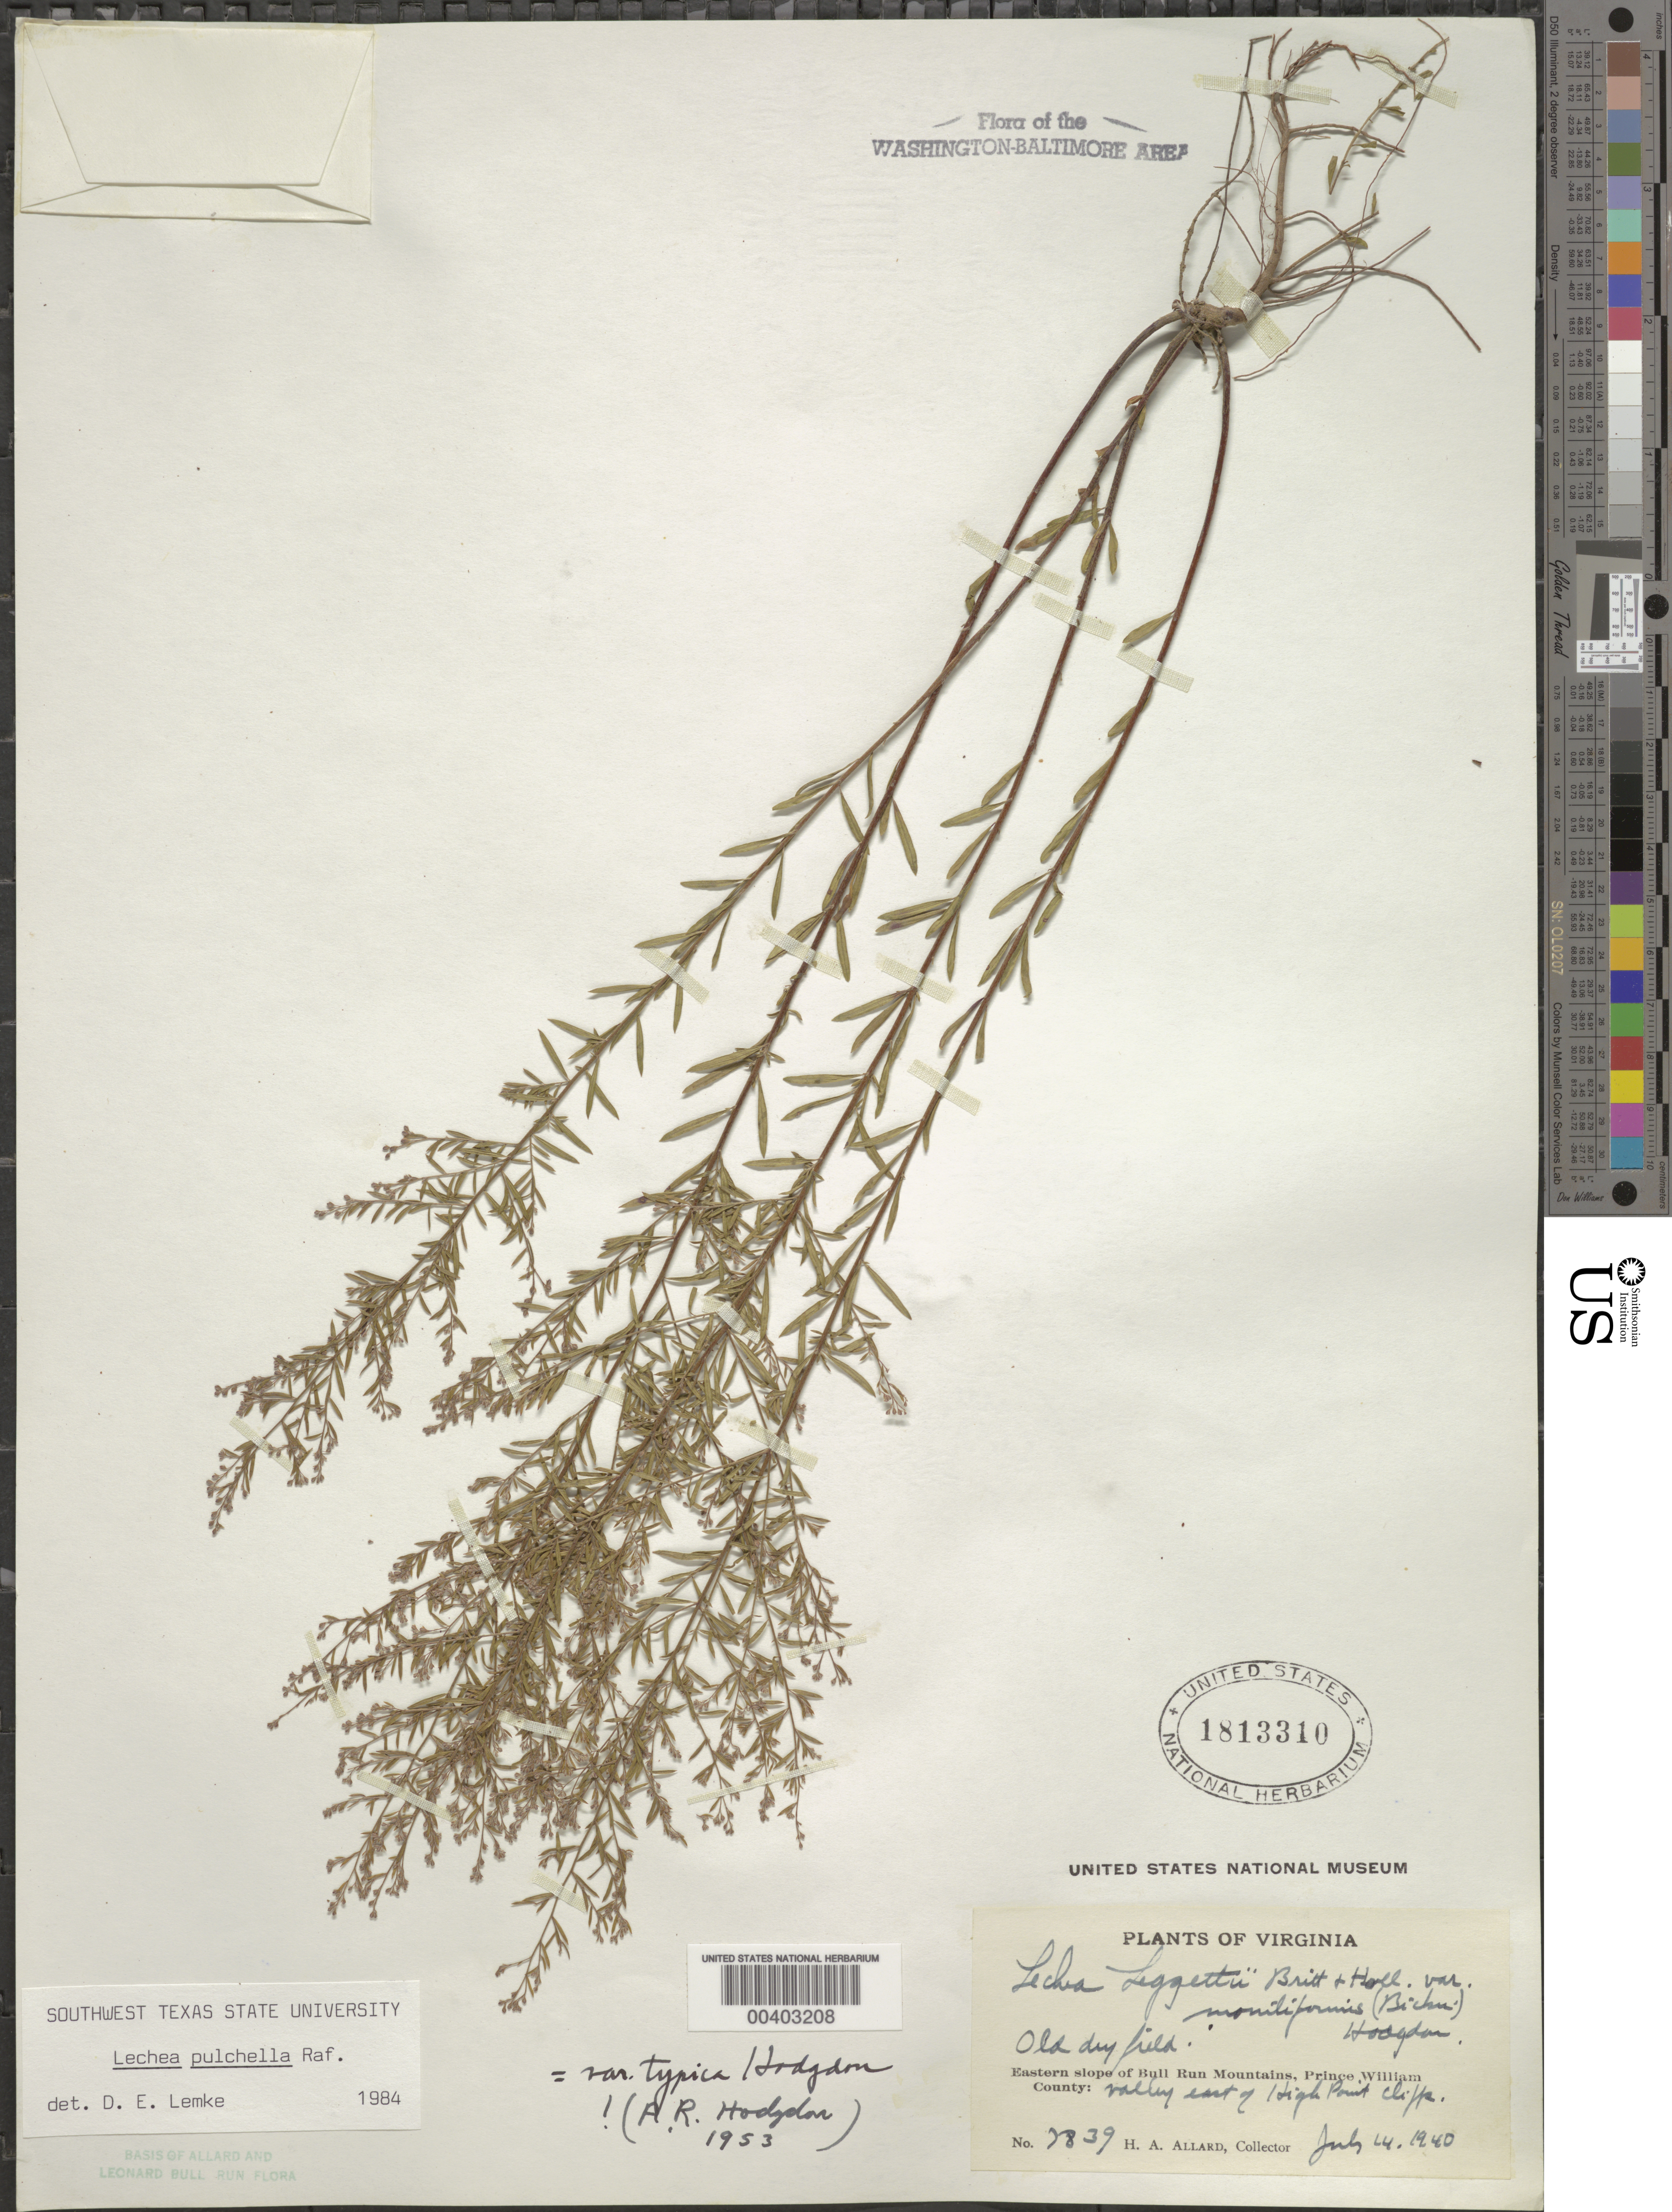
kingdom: Plantae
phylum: Tracheophyta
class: Magnoliopsida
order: Malvales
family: Cistaceae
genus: Lechea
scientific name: Lechea pulchella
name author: Raf.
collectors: H. A. Allard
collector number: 7839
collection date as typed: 14 Jul 1940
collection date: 1940-07-14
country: United States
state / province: Virginia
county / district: Prince William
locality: East of High Point cliffs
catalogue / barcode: US 1813310